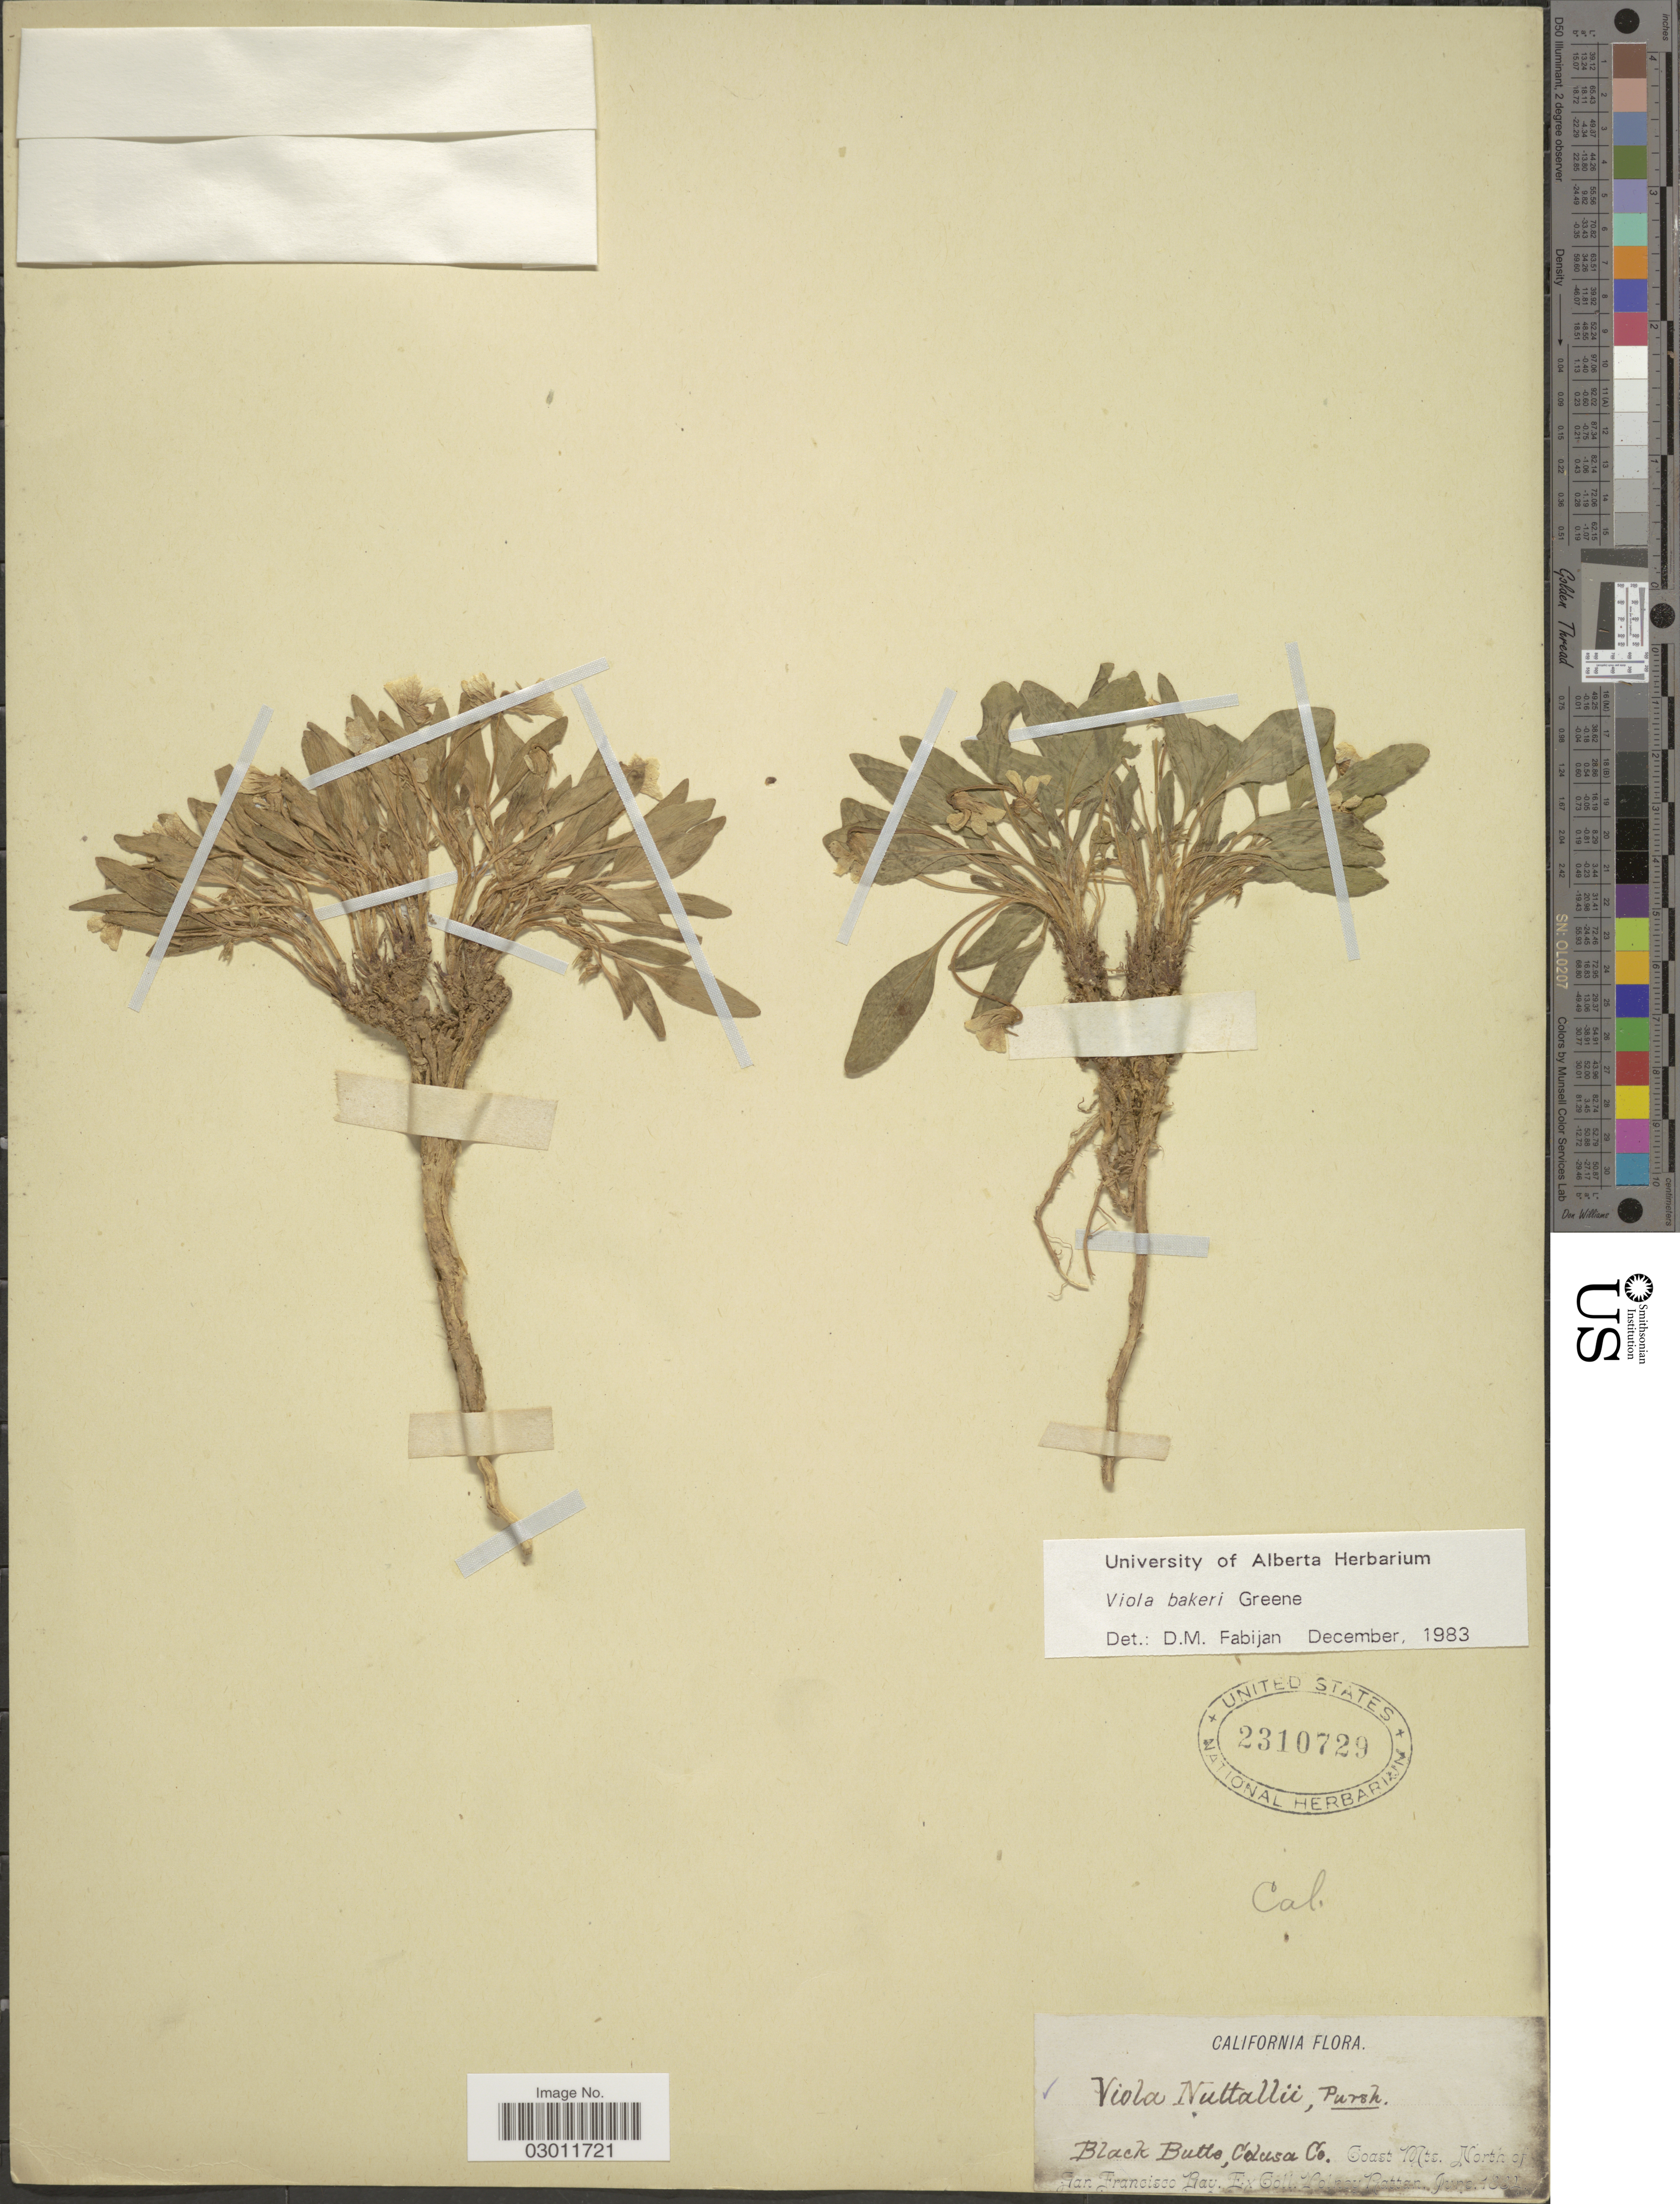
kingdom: Plantae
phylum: Tracheophyta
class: Magnoliopsida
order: Malpighiales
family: Violaceae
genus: Viola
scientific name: Viola bakeri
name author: Greene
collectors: V. Rattan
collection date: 1882-06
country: United States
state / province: California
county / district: San Francisco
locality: Black Butte, Colusa Co., Coast Mts., North of San Francisco Bay.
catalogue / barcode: US 2310729